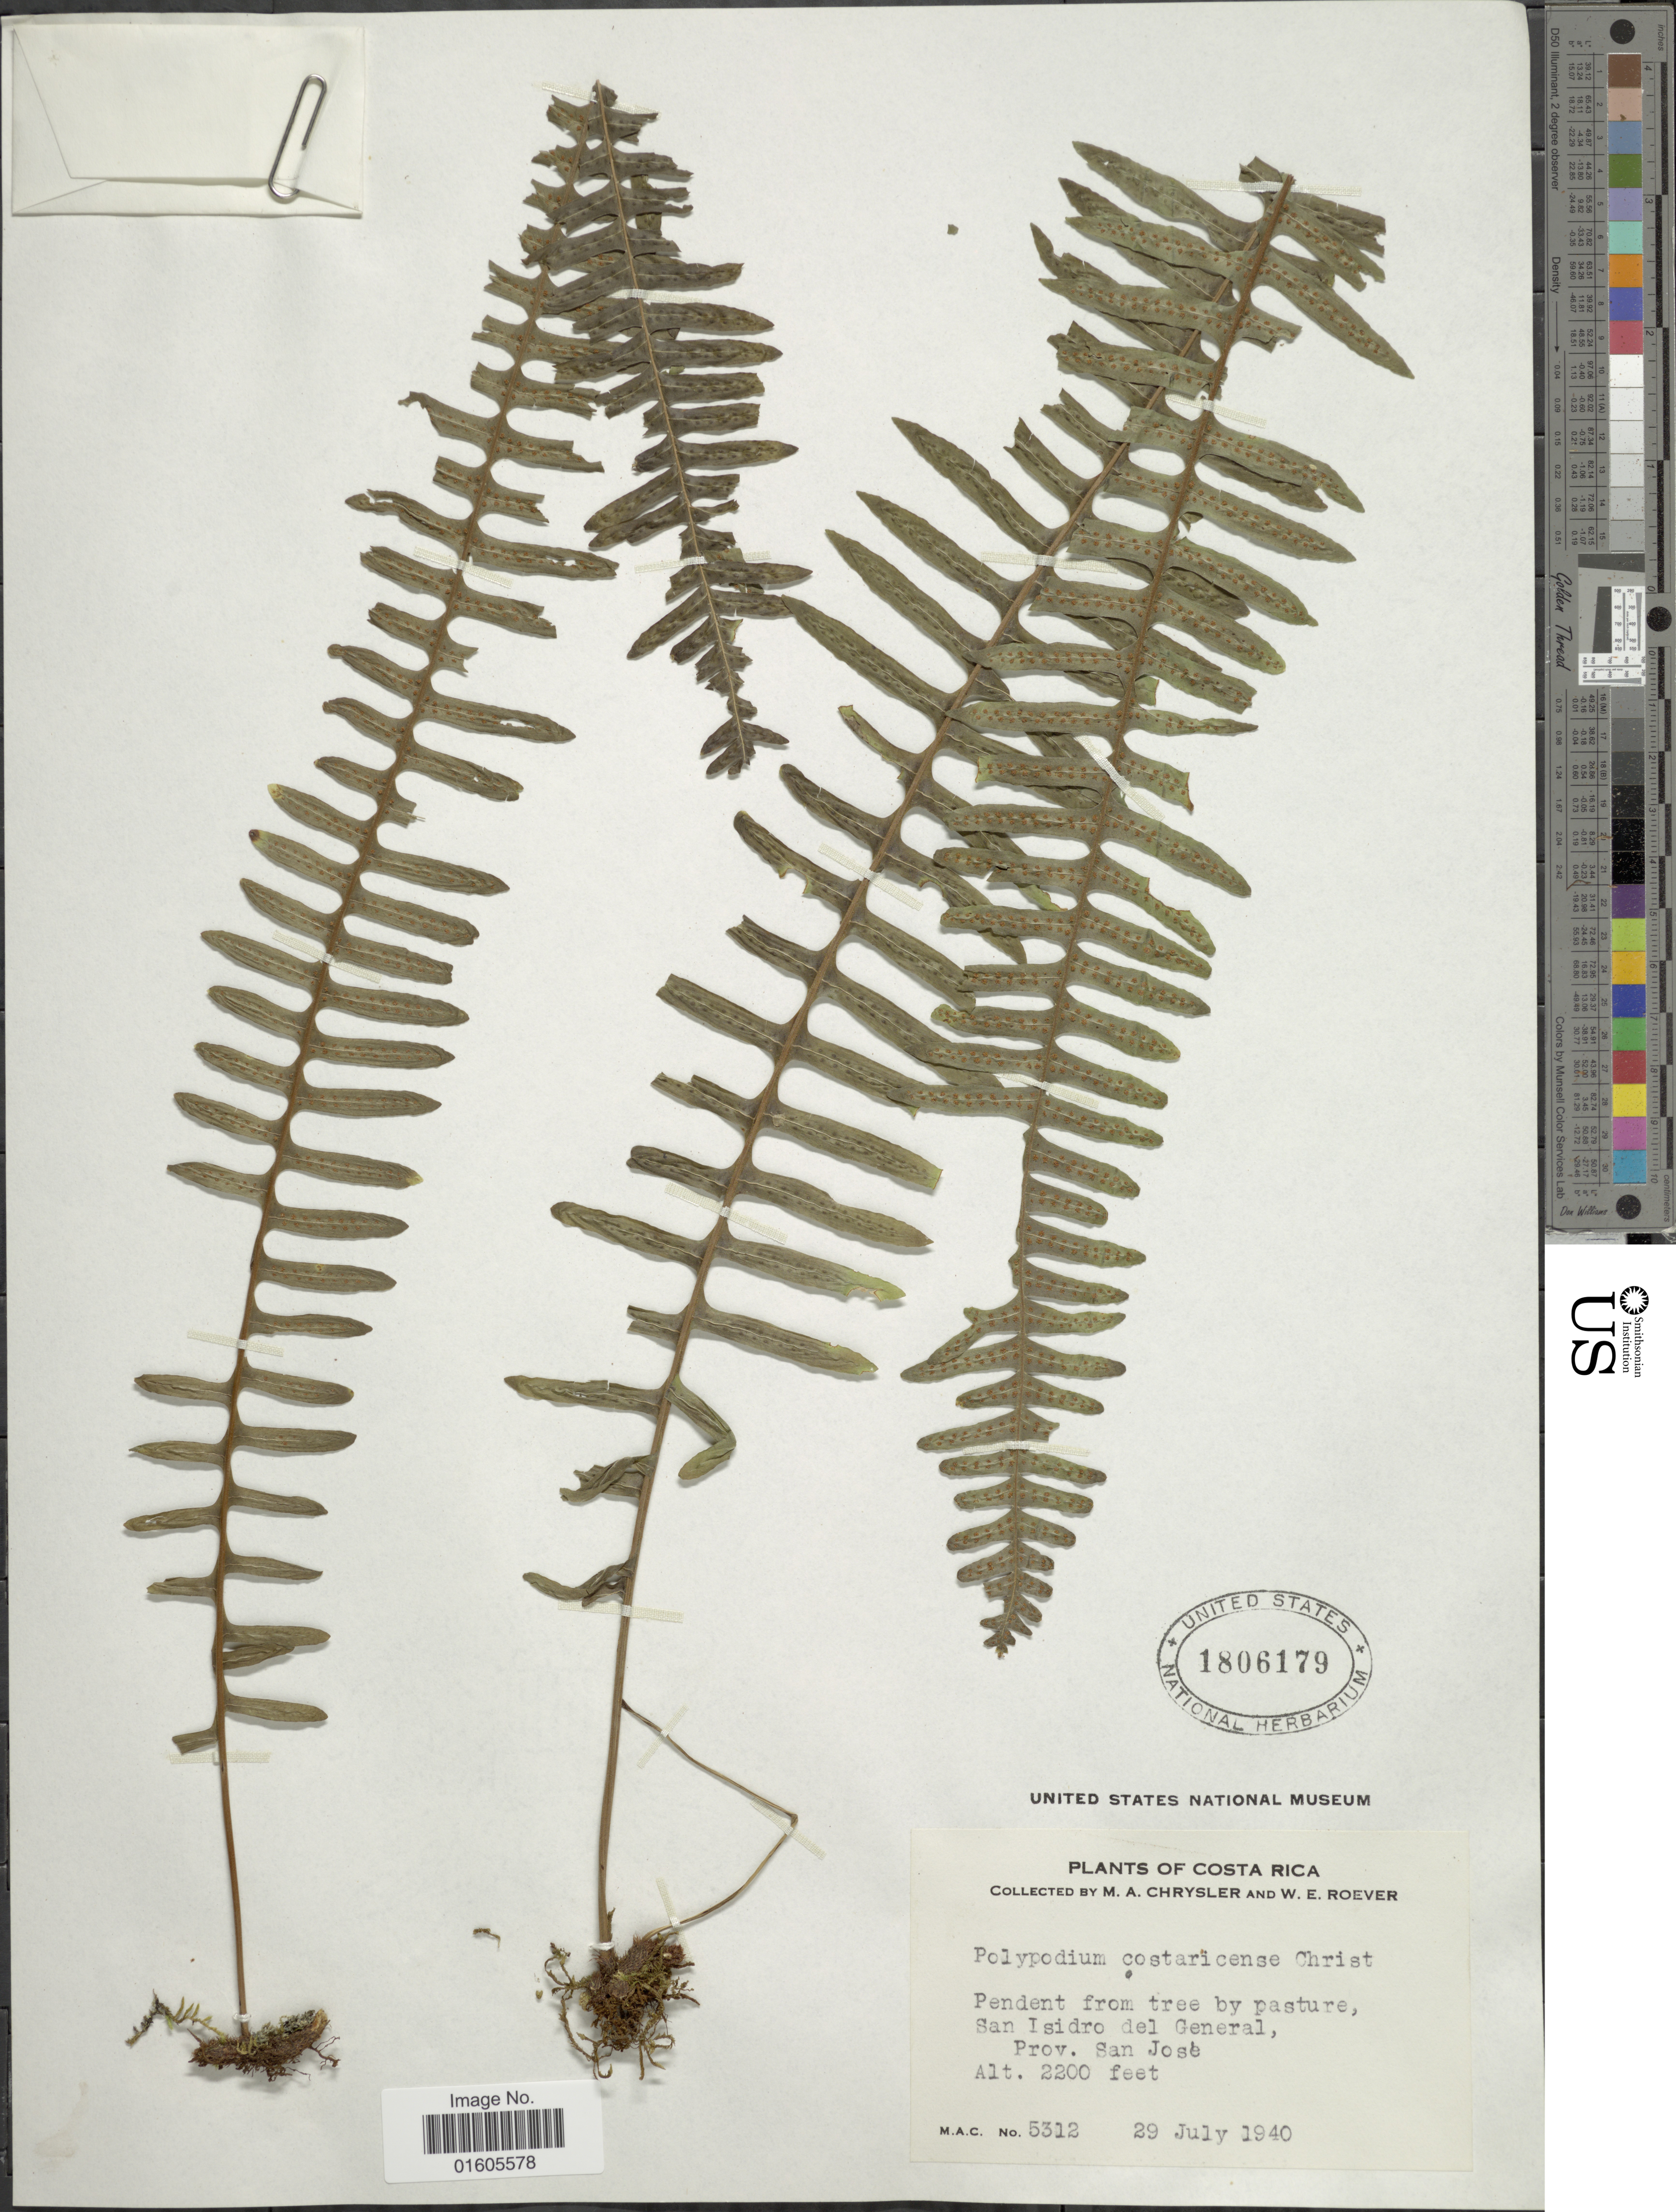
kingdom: Plantae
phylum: Tracheophyta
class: Polypodiopsida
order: Polypodiales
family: Polypodiaceae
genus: Serpocaulon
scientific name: Serpocaulon wagneri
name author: (Mett.) A.R. Sm.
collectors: M. A. Chrysler & W. Roever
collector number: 5312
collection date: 1940-07-29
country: Costa Rica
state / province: San José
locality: Pendent from tree by pasture, San Isidro del General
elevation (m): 671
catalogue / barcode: US 1806179